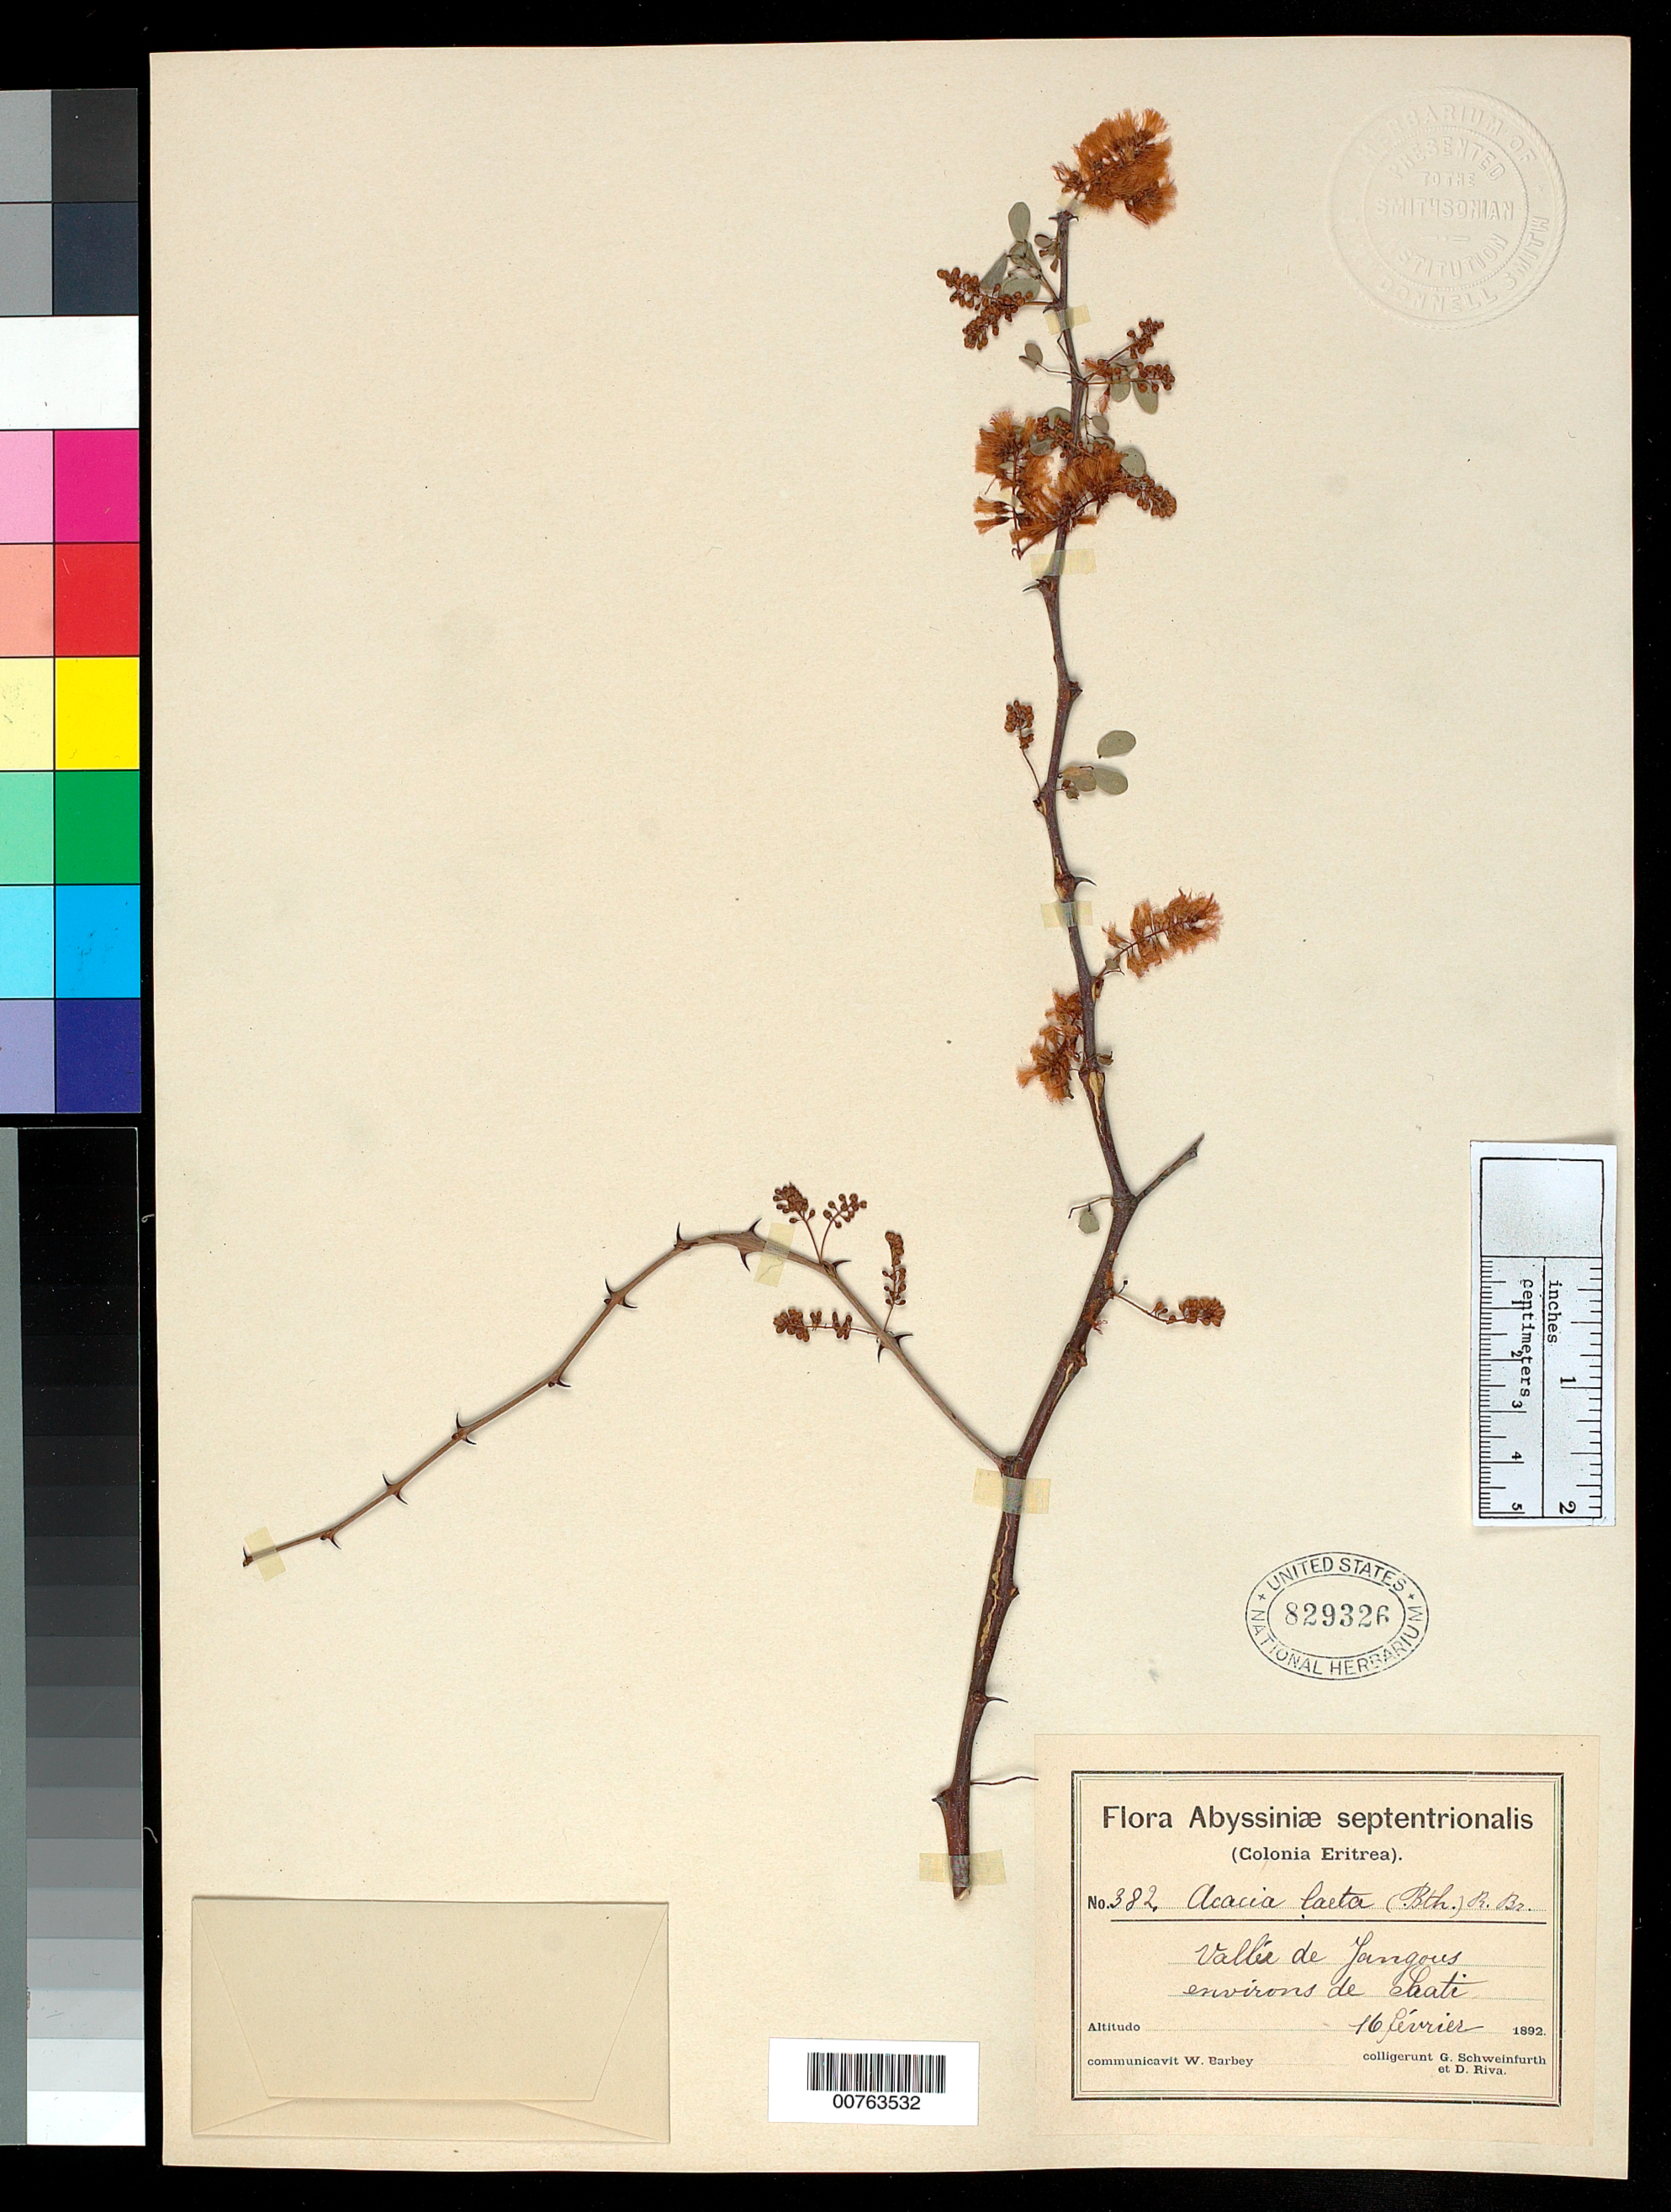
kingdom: Plantae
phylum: Tracheophyta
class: Magnoliopsida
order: Fabales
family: Fabaceae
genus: Senegalia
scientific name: Senegalia laeta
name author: (R. Br. ex Benth.) Seigler & Ebinger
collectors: W. Barbey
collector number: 382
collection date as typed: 16 Feb 1892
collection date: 1892-02-16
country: Eritrea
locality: Vallee de Jangous, environs de Saati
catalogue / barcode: US 829326